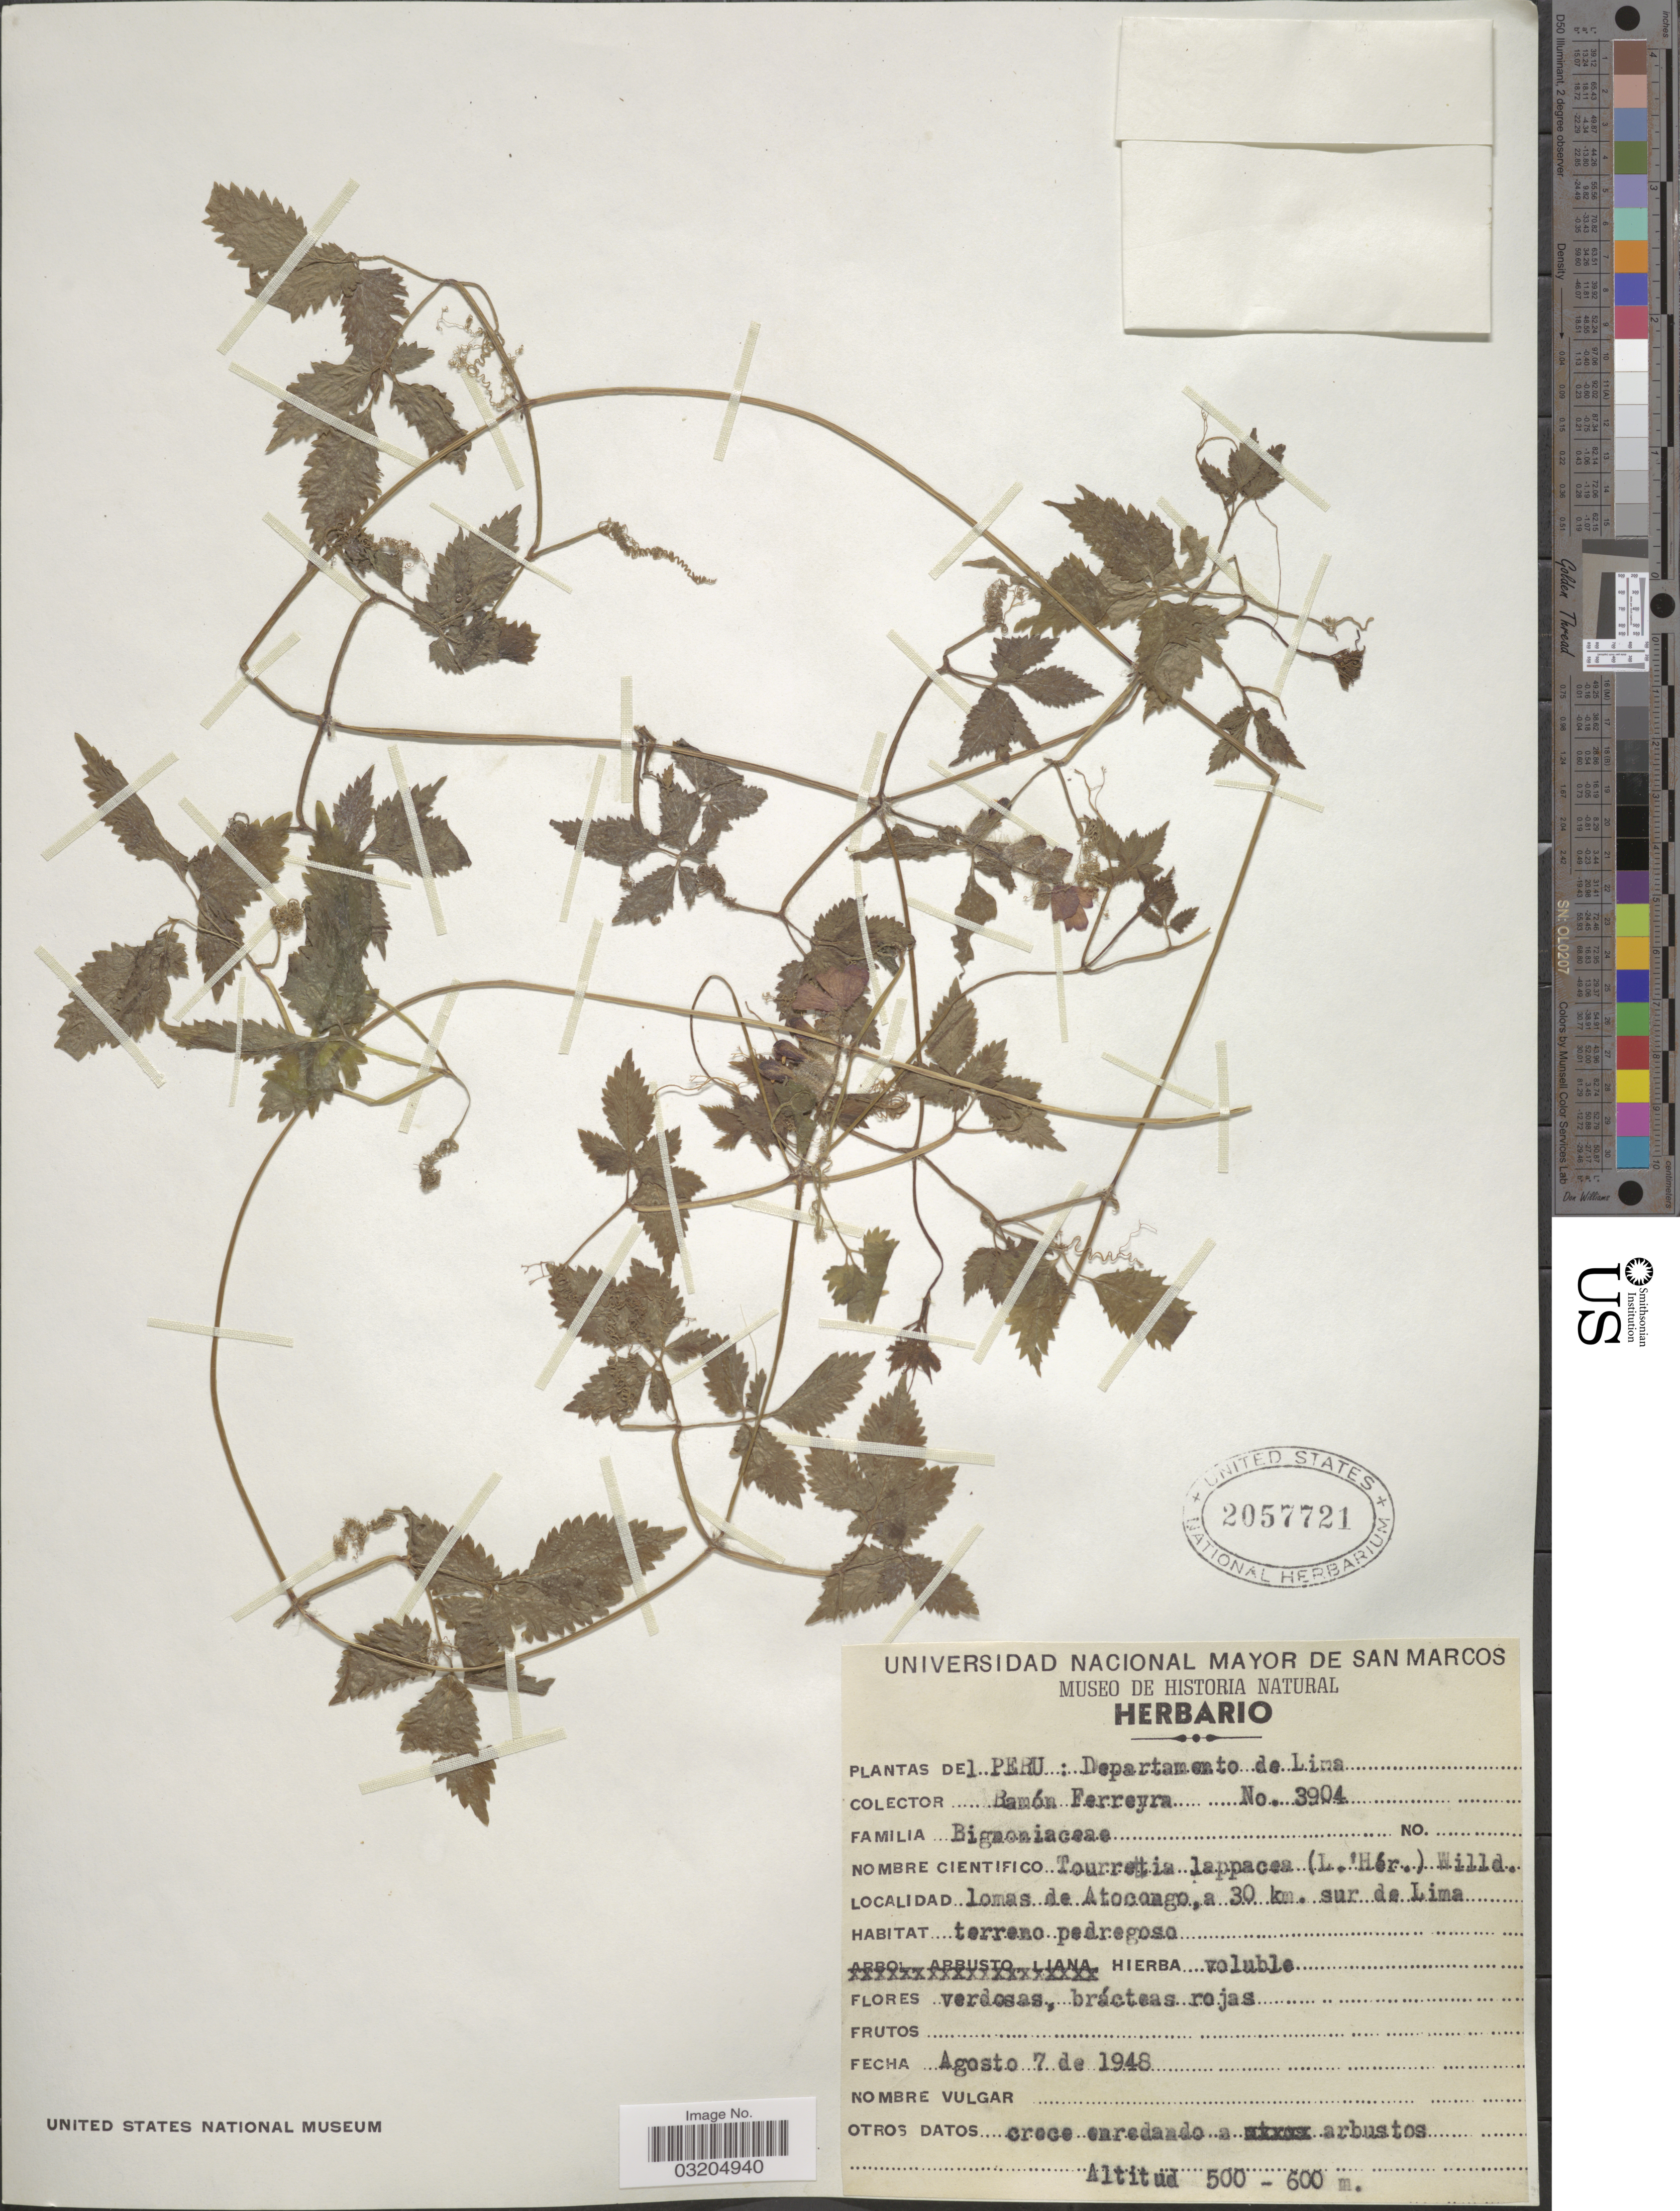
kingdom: Plantae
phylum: Tracheophyta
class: Magnoliopsida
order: Lamiales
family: Bignoniaceae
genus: Tourrettia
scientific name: Tourrettia lappacea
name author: (L'Hér.) Willd.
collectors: R. A. Ferreyra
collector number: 3904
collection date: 1948-08-07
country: Peru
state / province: Lima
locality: Departamento de Lima. Lomas de Atocongo, a 30 km. sur de Lima.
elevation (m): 500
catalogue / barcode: US 2057721